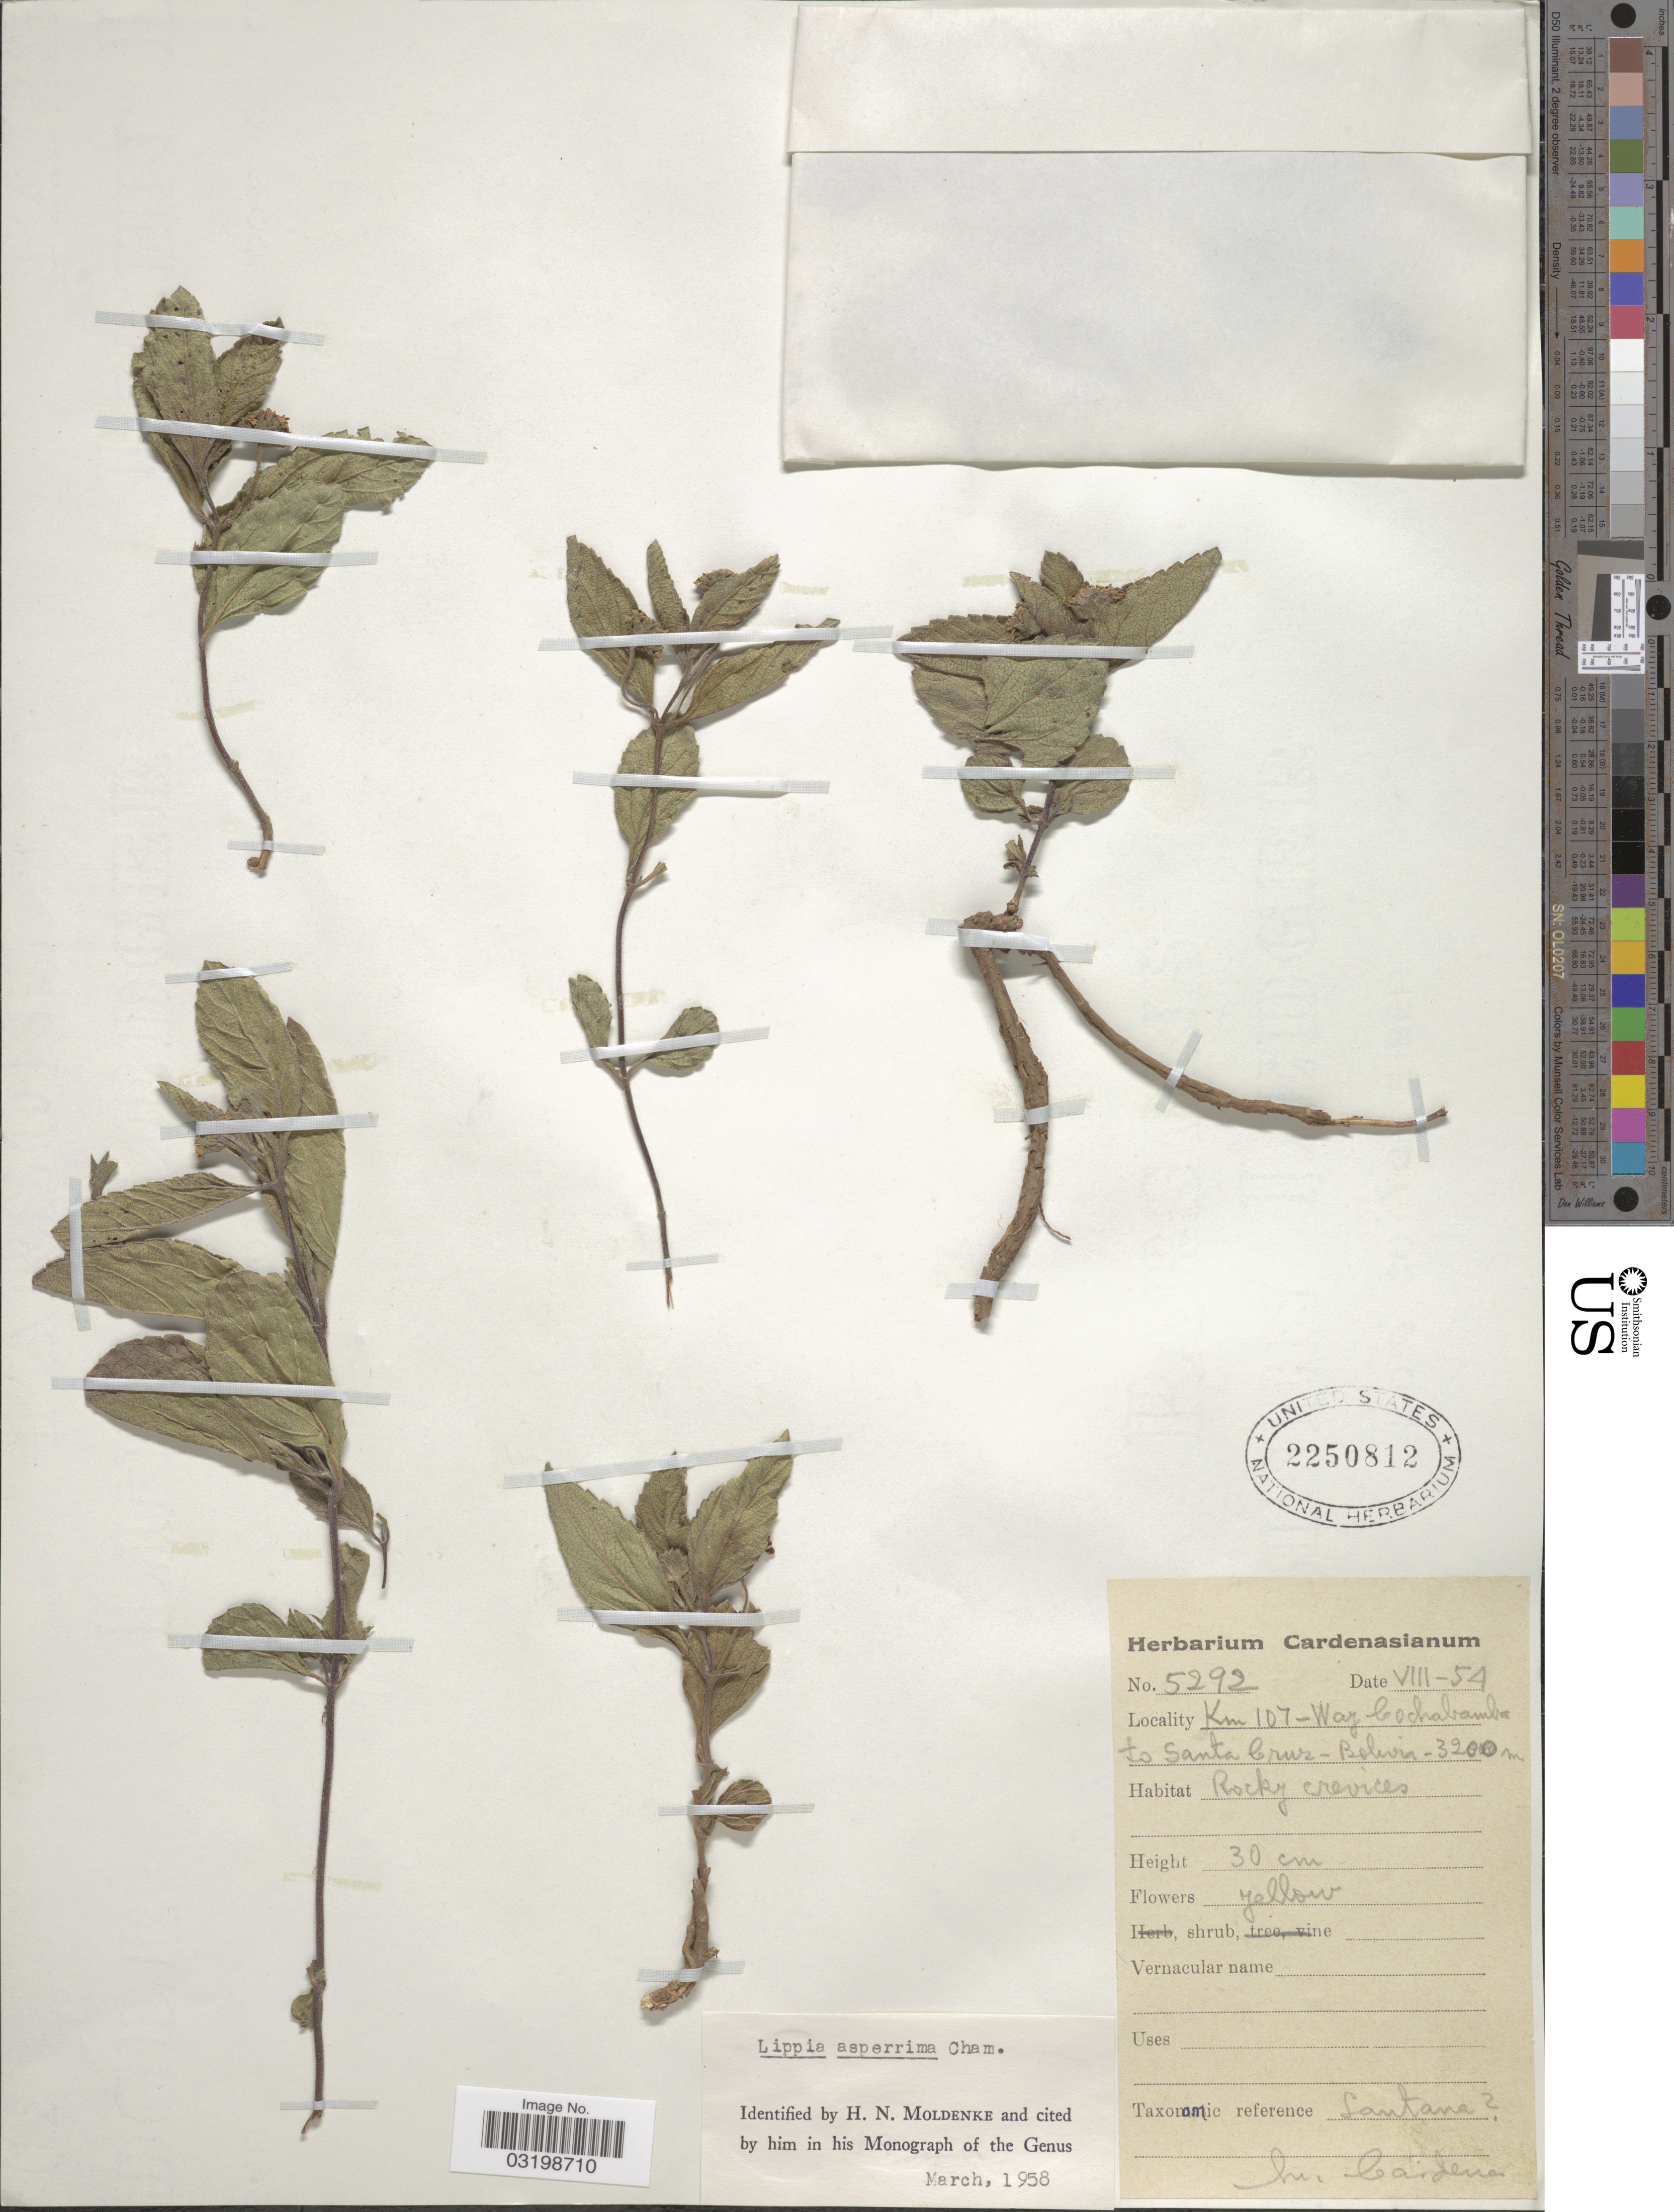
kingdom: Plantae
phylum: Tracheophyta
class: Magnoliopsida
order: Lamiales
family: Verbenaceae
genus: Lippia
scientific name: Lippia asperrima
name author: Cham.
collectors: M. Cárdenas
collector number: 5292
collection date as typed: Transcribed d/m/y: /8/54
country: Bolivia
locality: Km 107 - Way Cochabamba to Santa Cruz.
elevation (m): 3200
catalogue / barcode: US 2250812